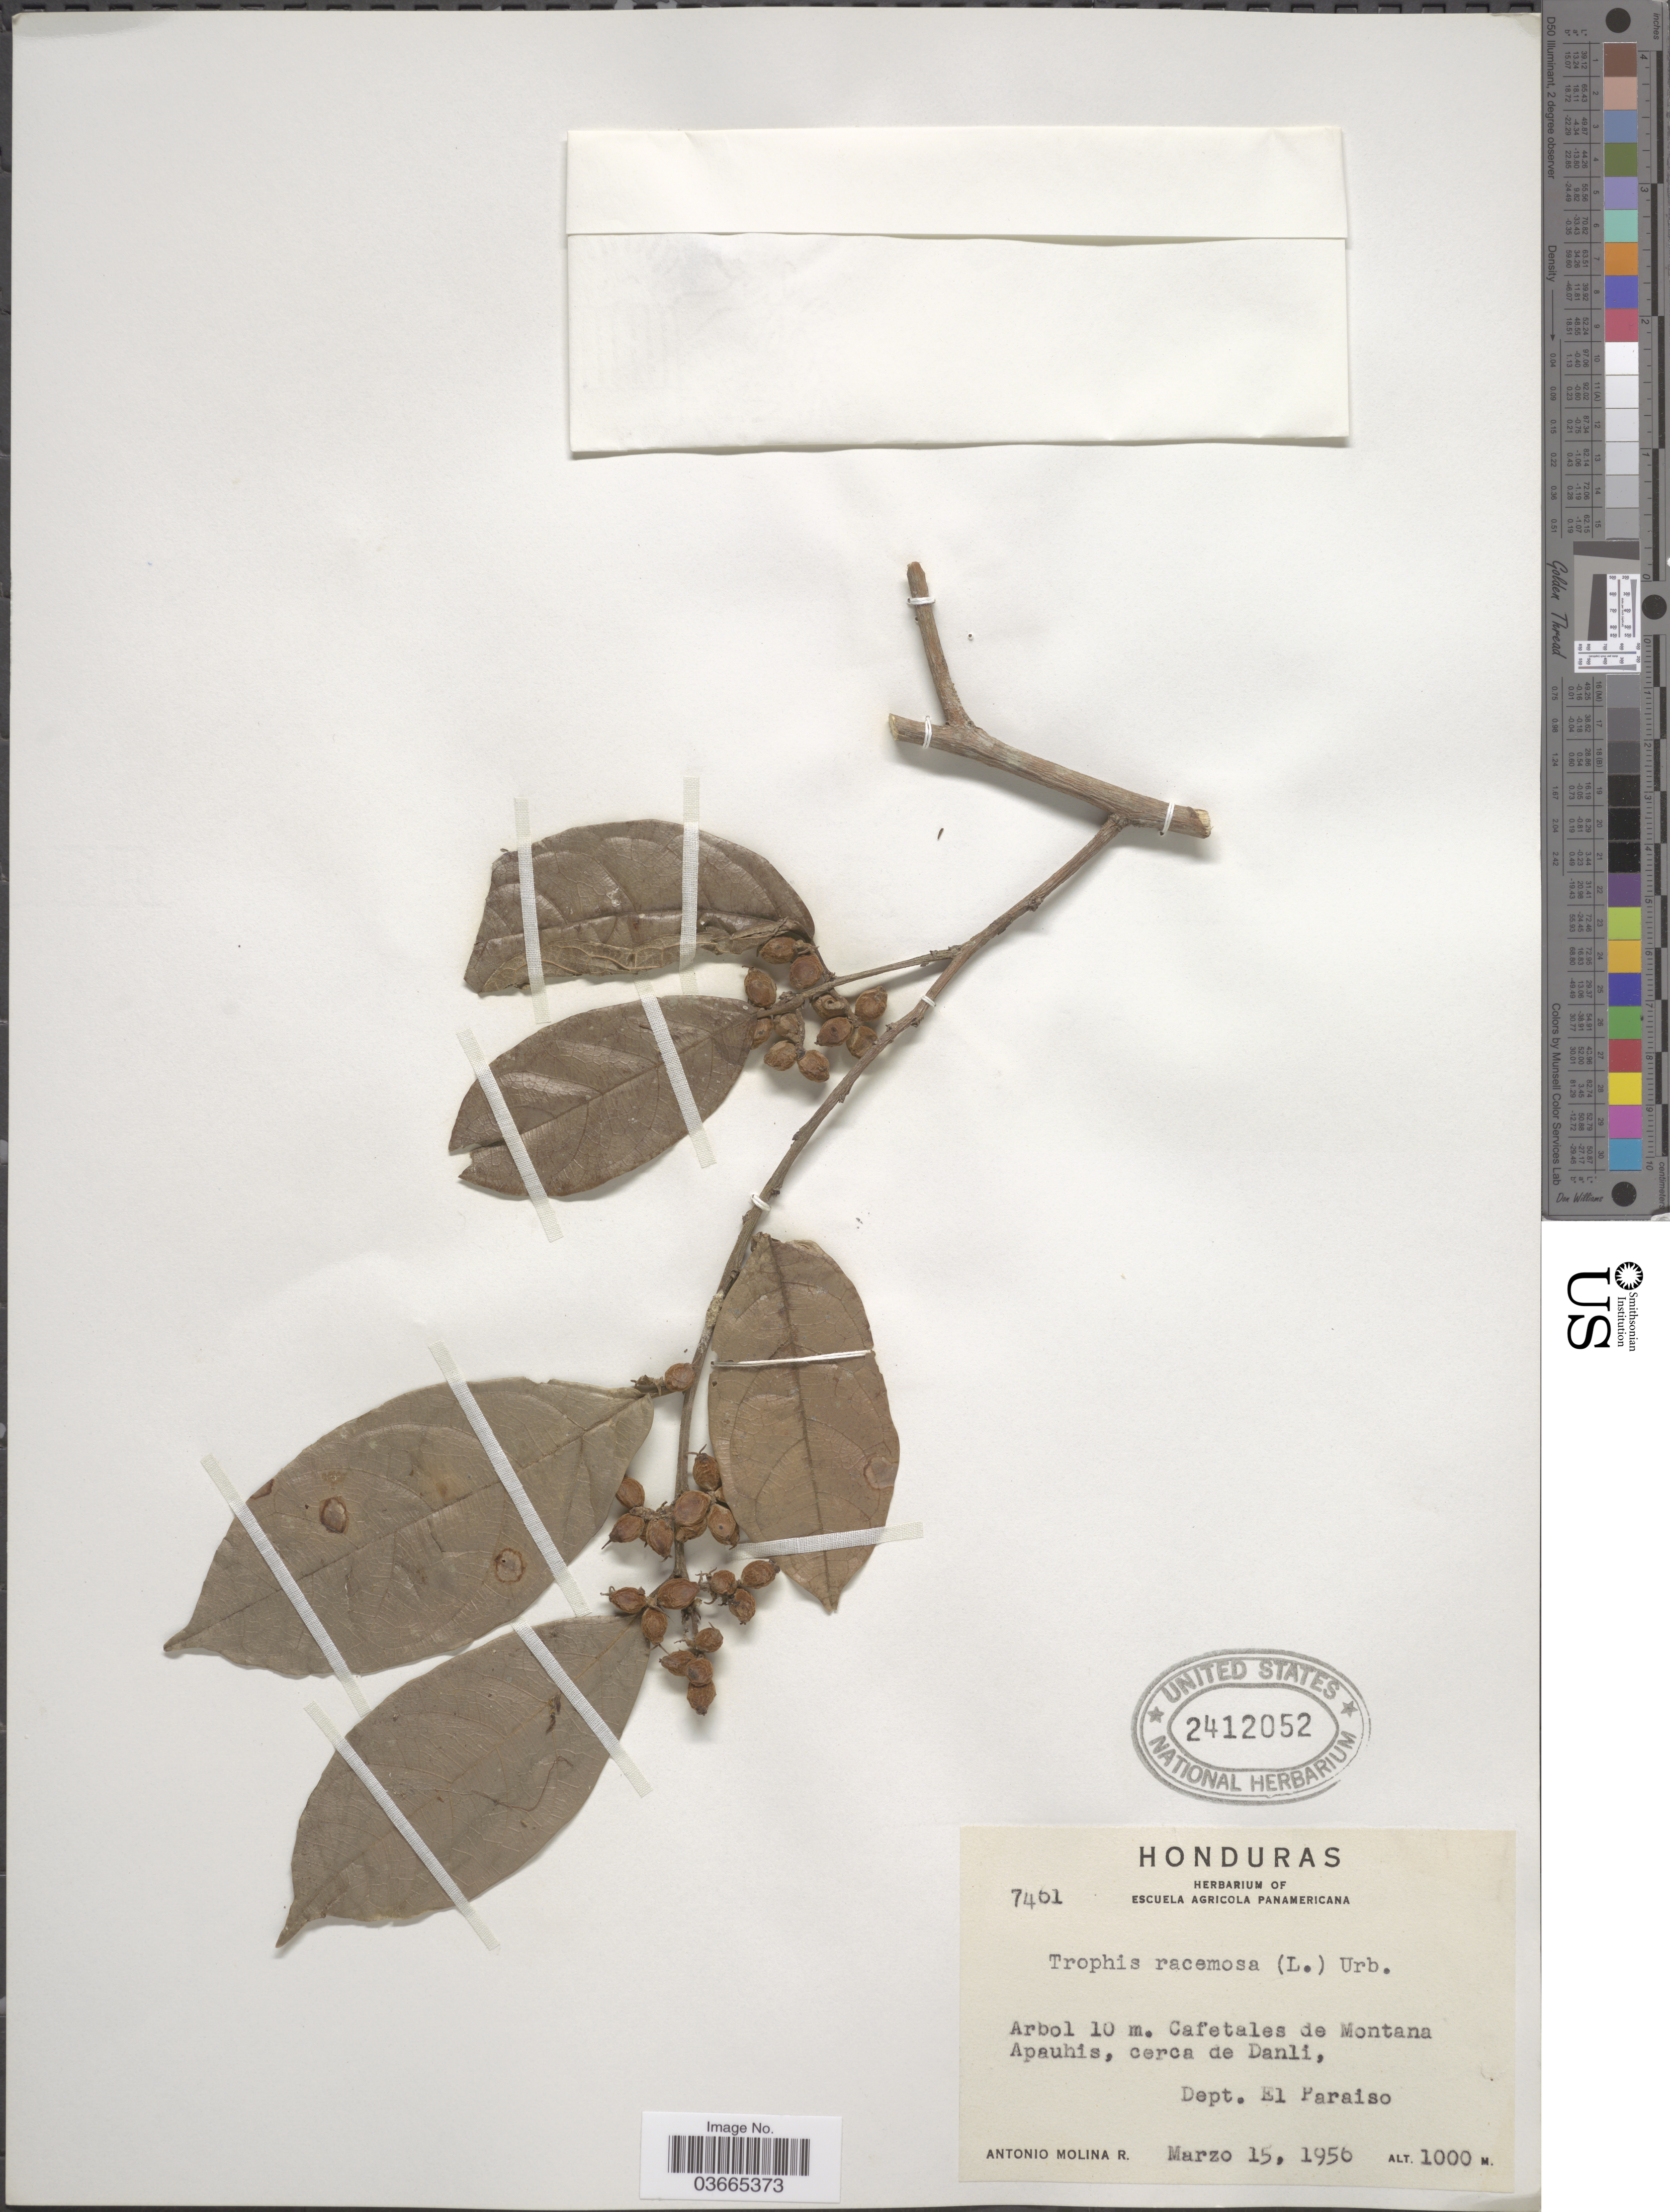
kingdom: Plantae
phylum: Tracheophyta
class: Magnoliopsida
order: Rosales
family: Moraceae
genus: Trophis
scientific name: Trophis racemosa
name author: (L.) Urb.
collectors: A. Molina R.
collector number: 7461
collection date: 1956-03-15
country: Honduras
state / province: El Paraiso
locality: Cafetales de Montana Apauhis, cerca de Danli, Dept. El Paraiso.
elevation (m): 1000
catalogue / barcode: US 2412052